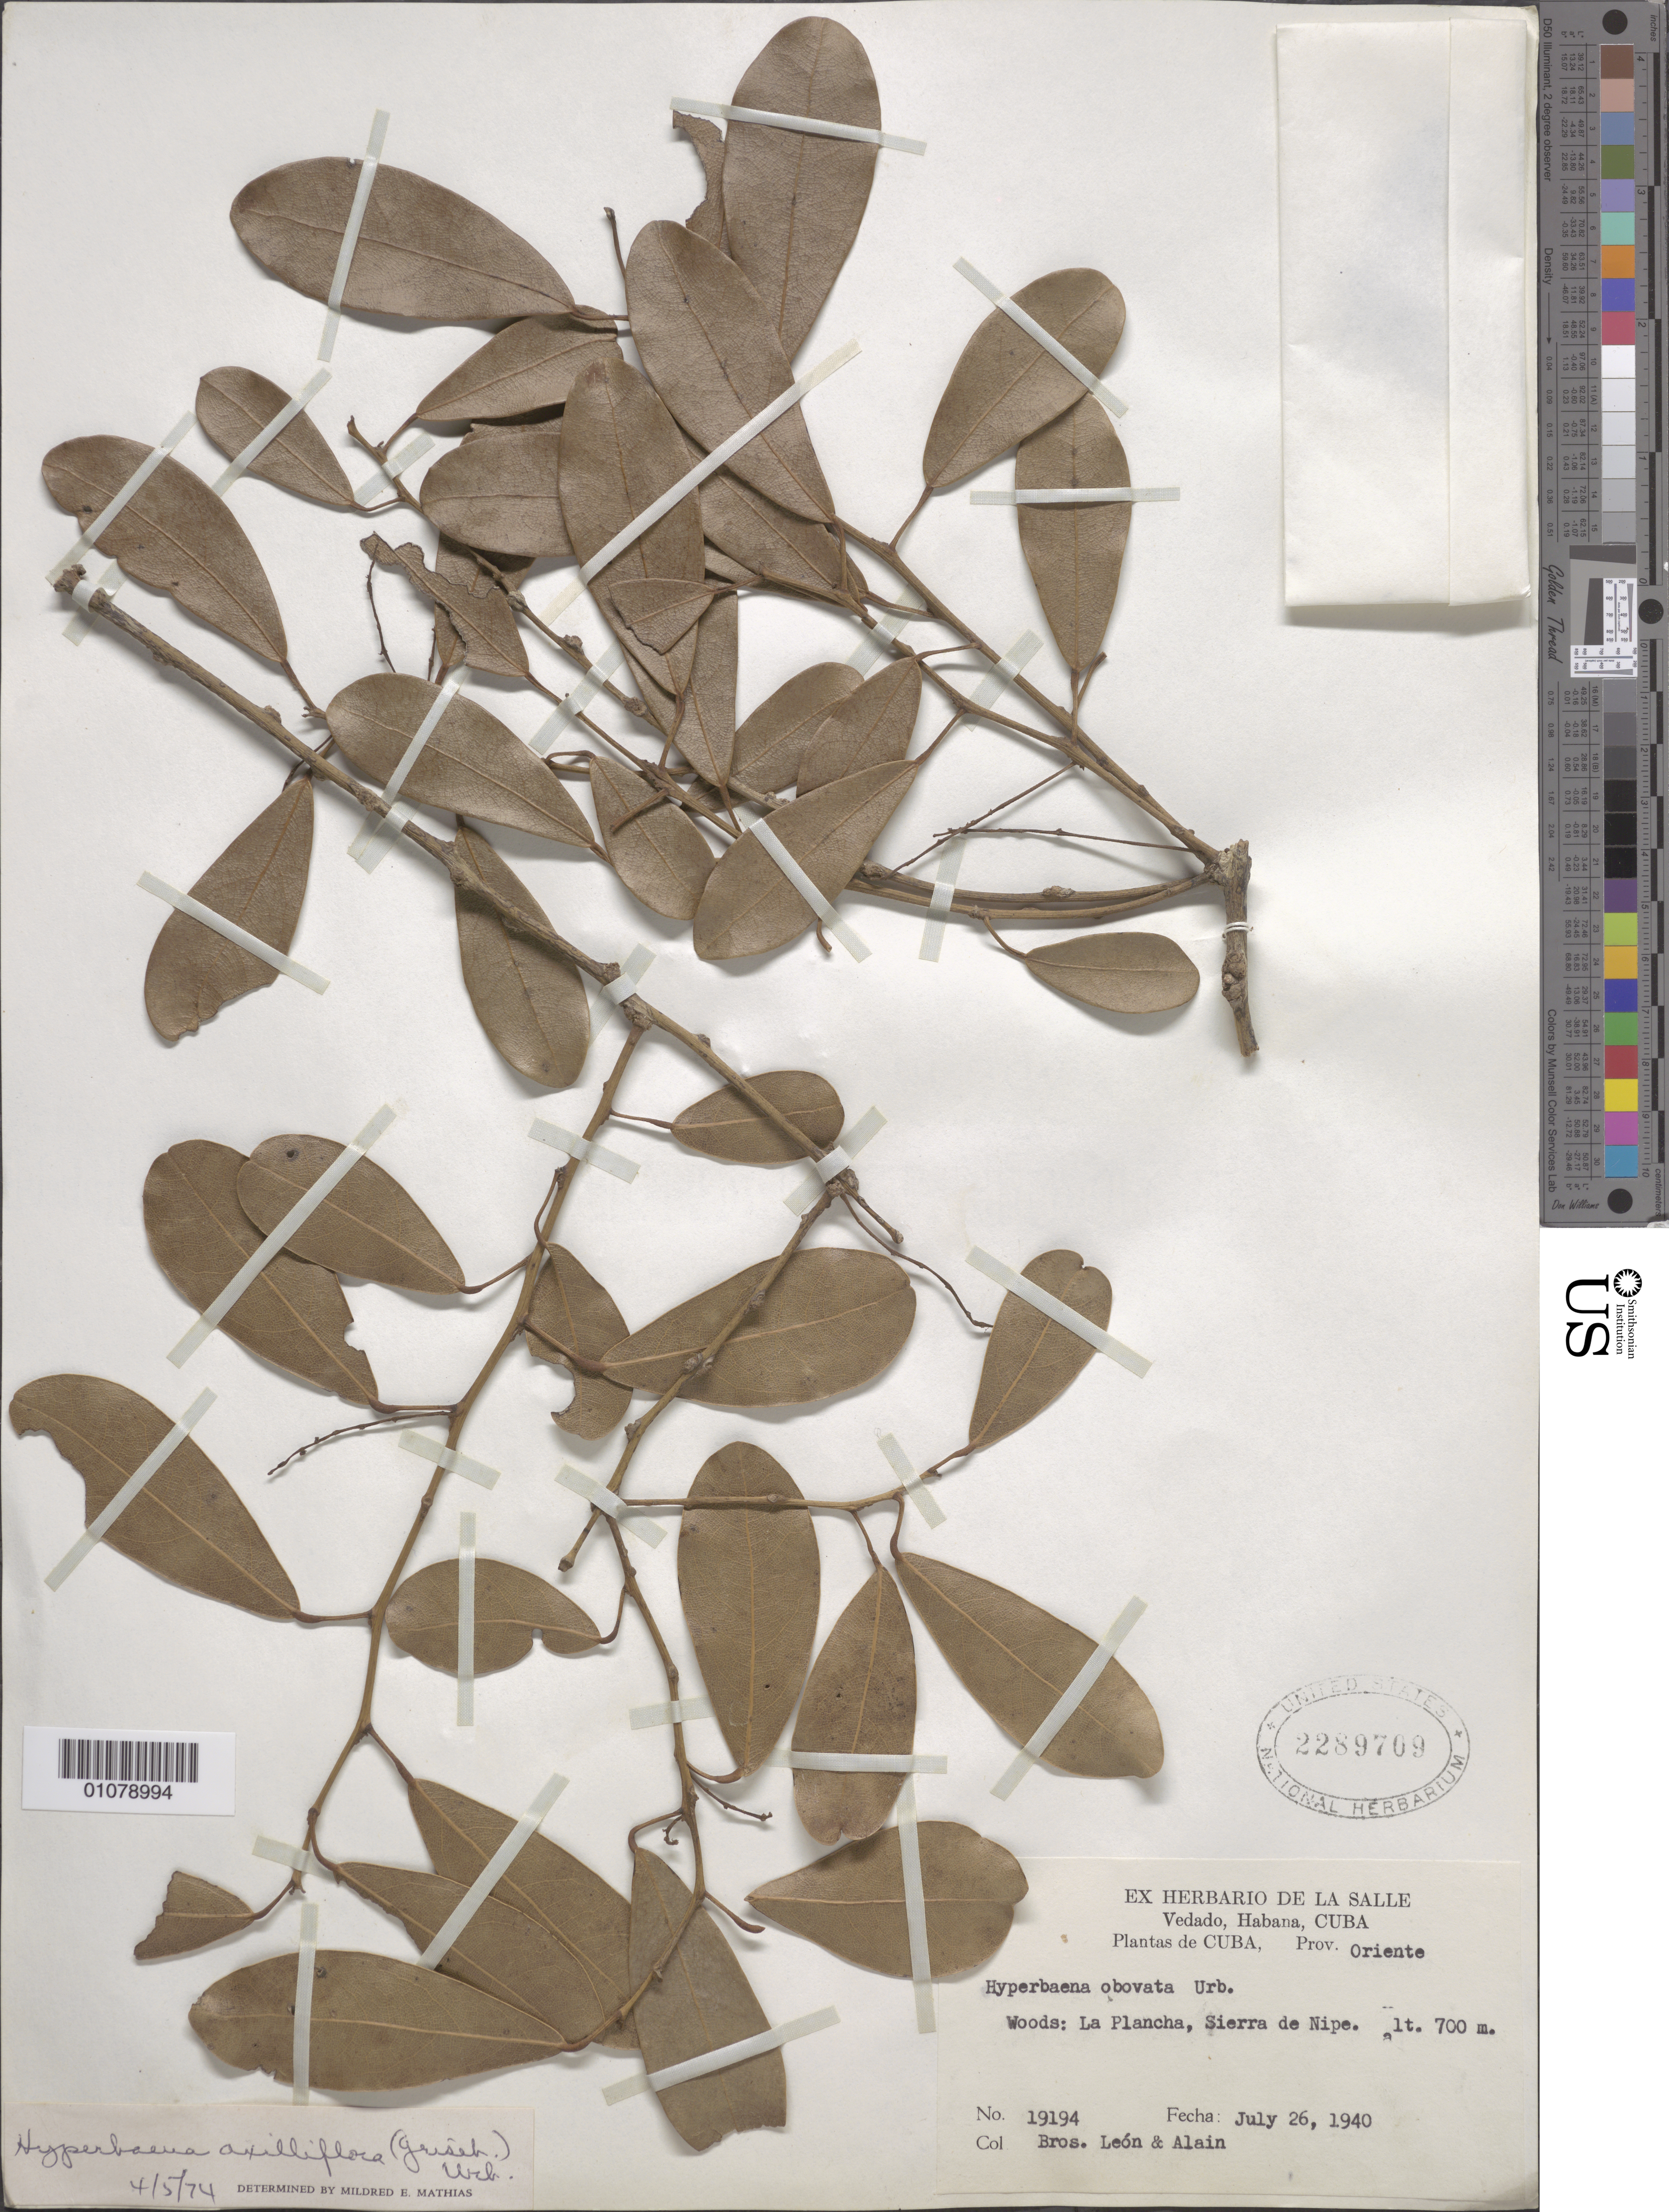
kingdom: Plantae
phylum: Tracheophyta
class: Magnoliopsida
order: Ranunculales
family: Menispermaceae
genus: Hyperbaena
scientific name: Hyperbaena axilliflora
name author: (Griseb.) Urb.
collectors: Bro. León & A. H. Liogier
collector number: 19194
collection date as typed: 26 Jul 1940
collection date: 1940-07-26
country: Cuba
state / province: Holguín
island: Cuba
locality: Oriente Woods: La Plancha, Sierra De Nipe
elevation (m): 700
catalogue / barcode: US 2289709